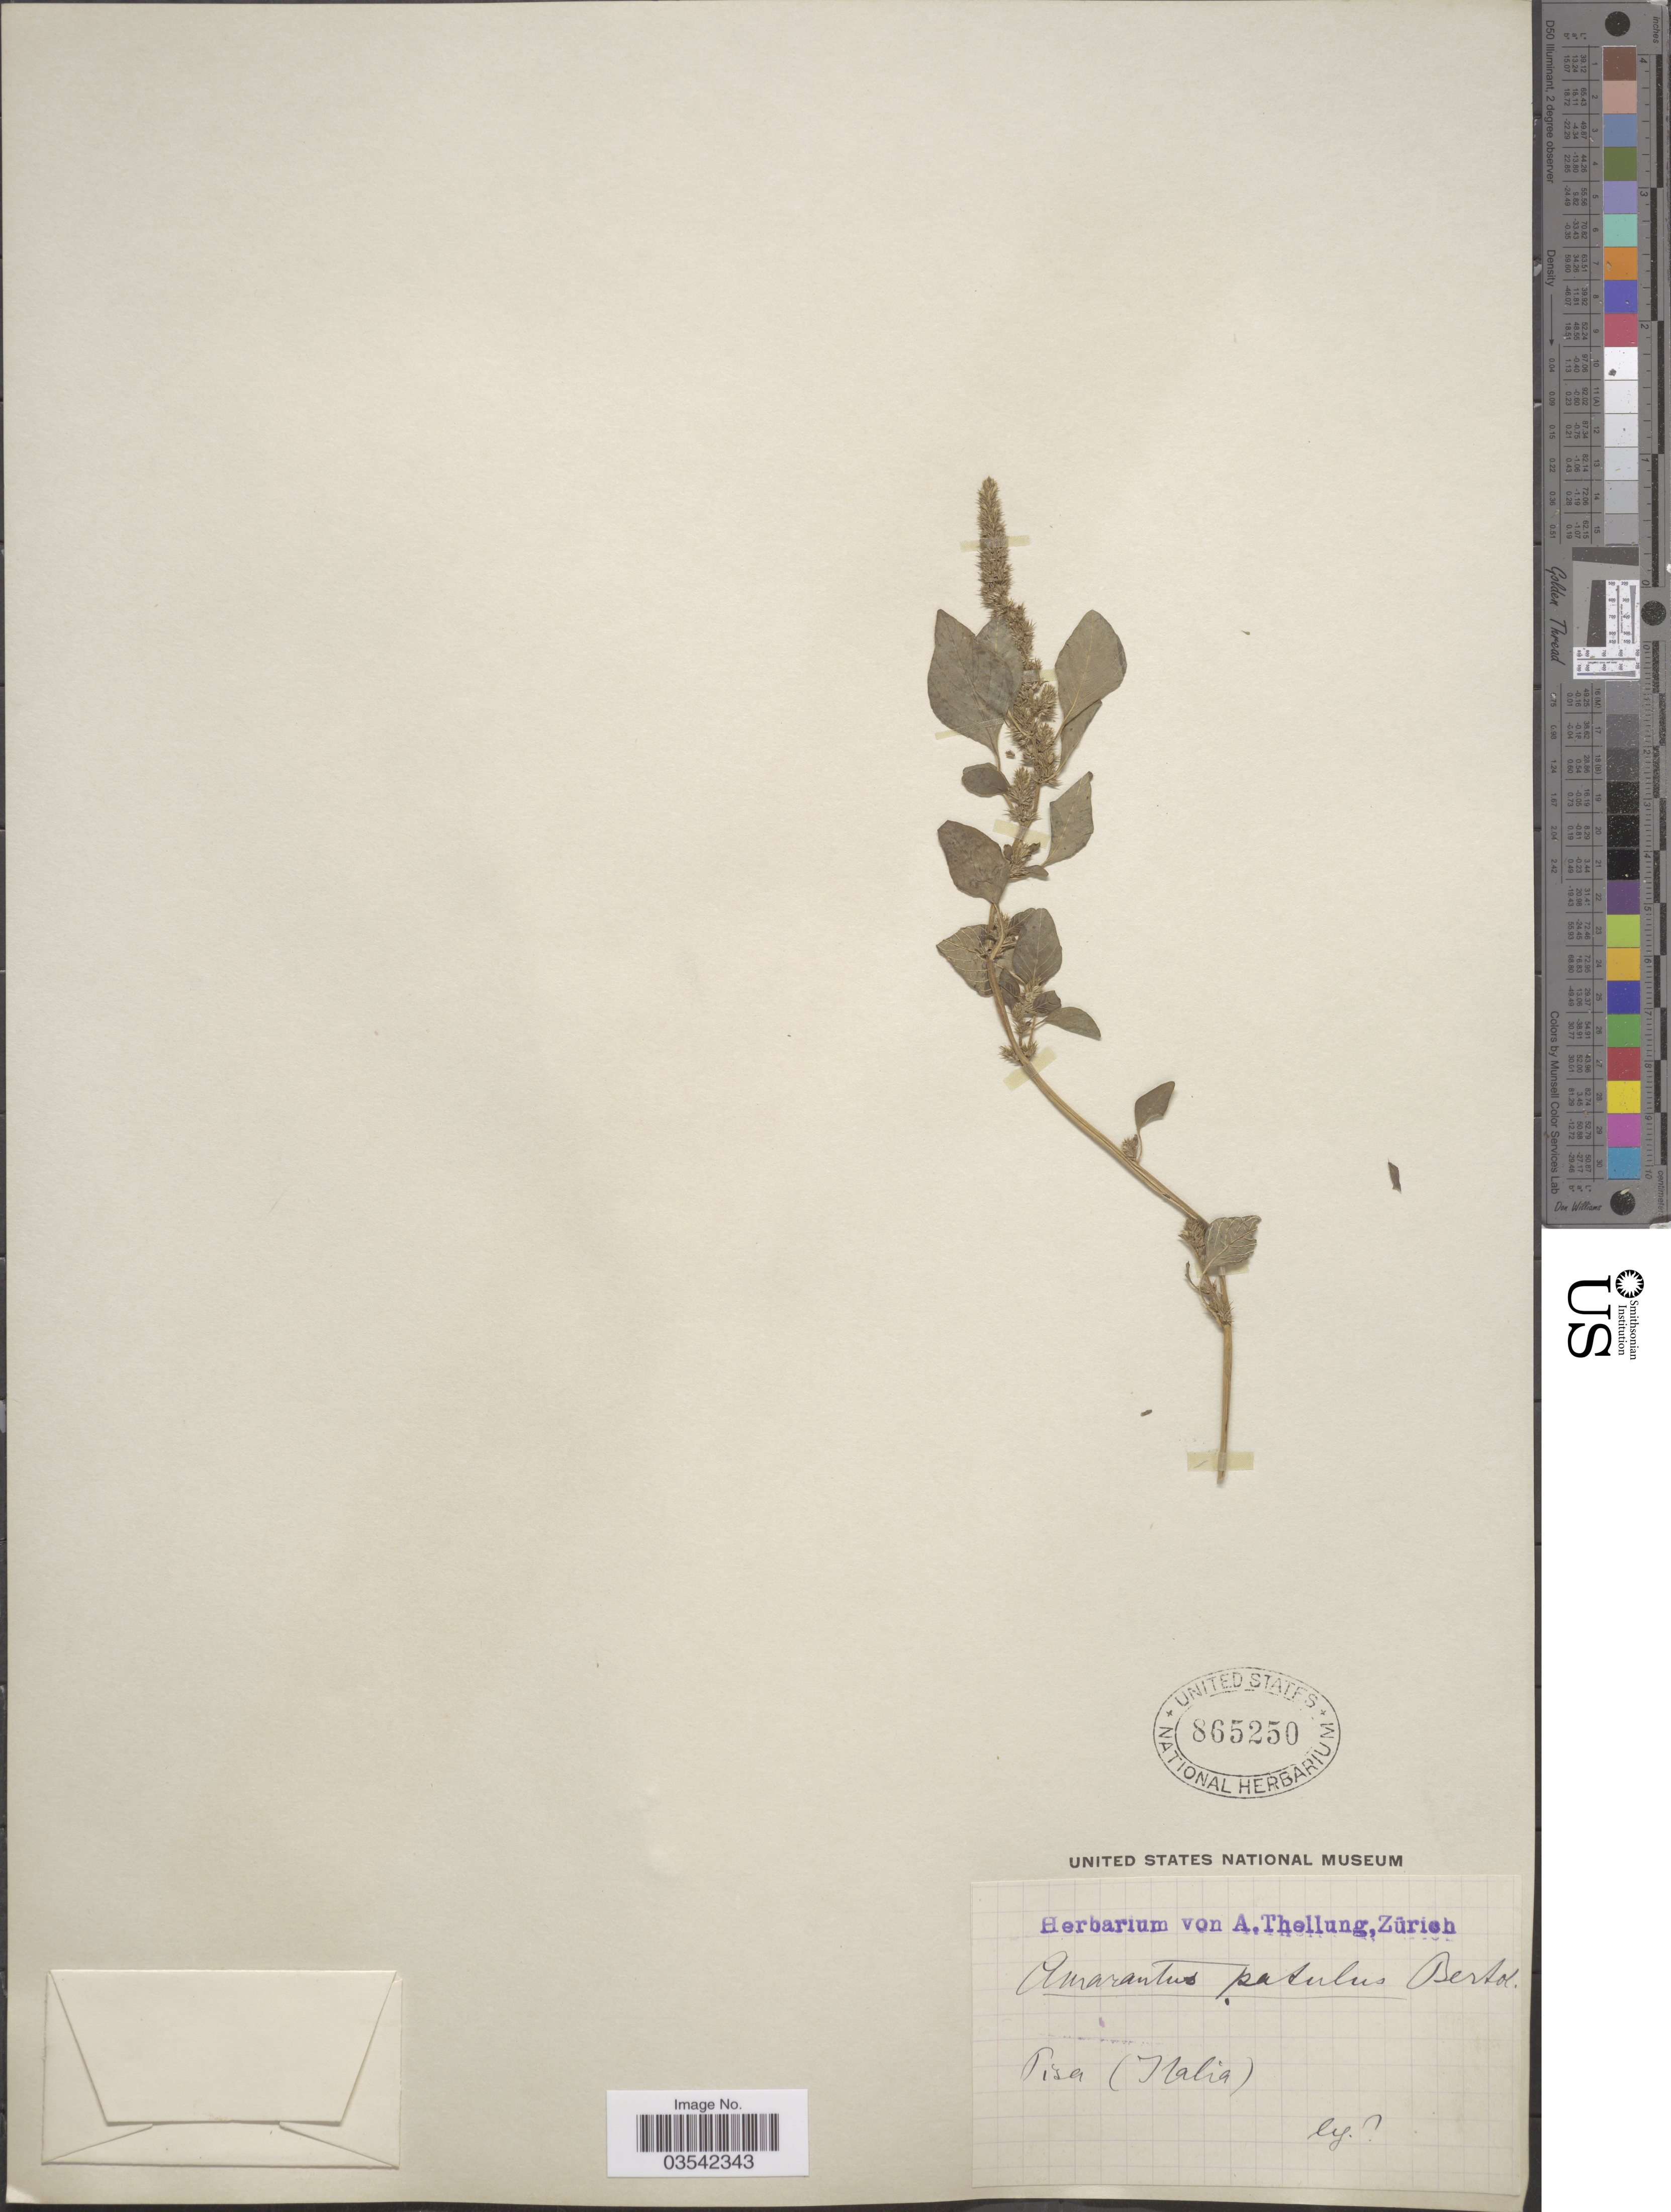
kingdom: Plantae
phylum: Tracheophyta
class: Magnoliopsida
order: Caryophyllales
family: Amaranthaceae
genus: Amaranthus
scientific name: Amaranthus patulus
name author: Bertol.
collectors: Ex herb. von A. Thellung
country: Italy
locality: Pisa (Italia).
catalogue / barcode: US 865250